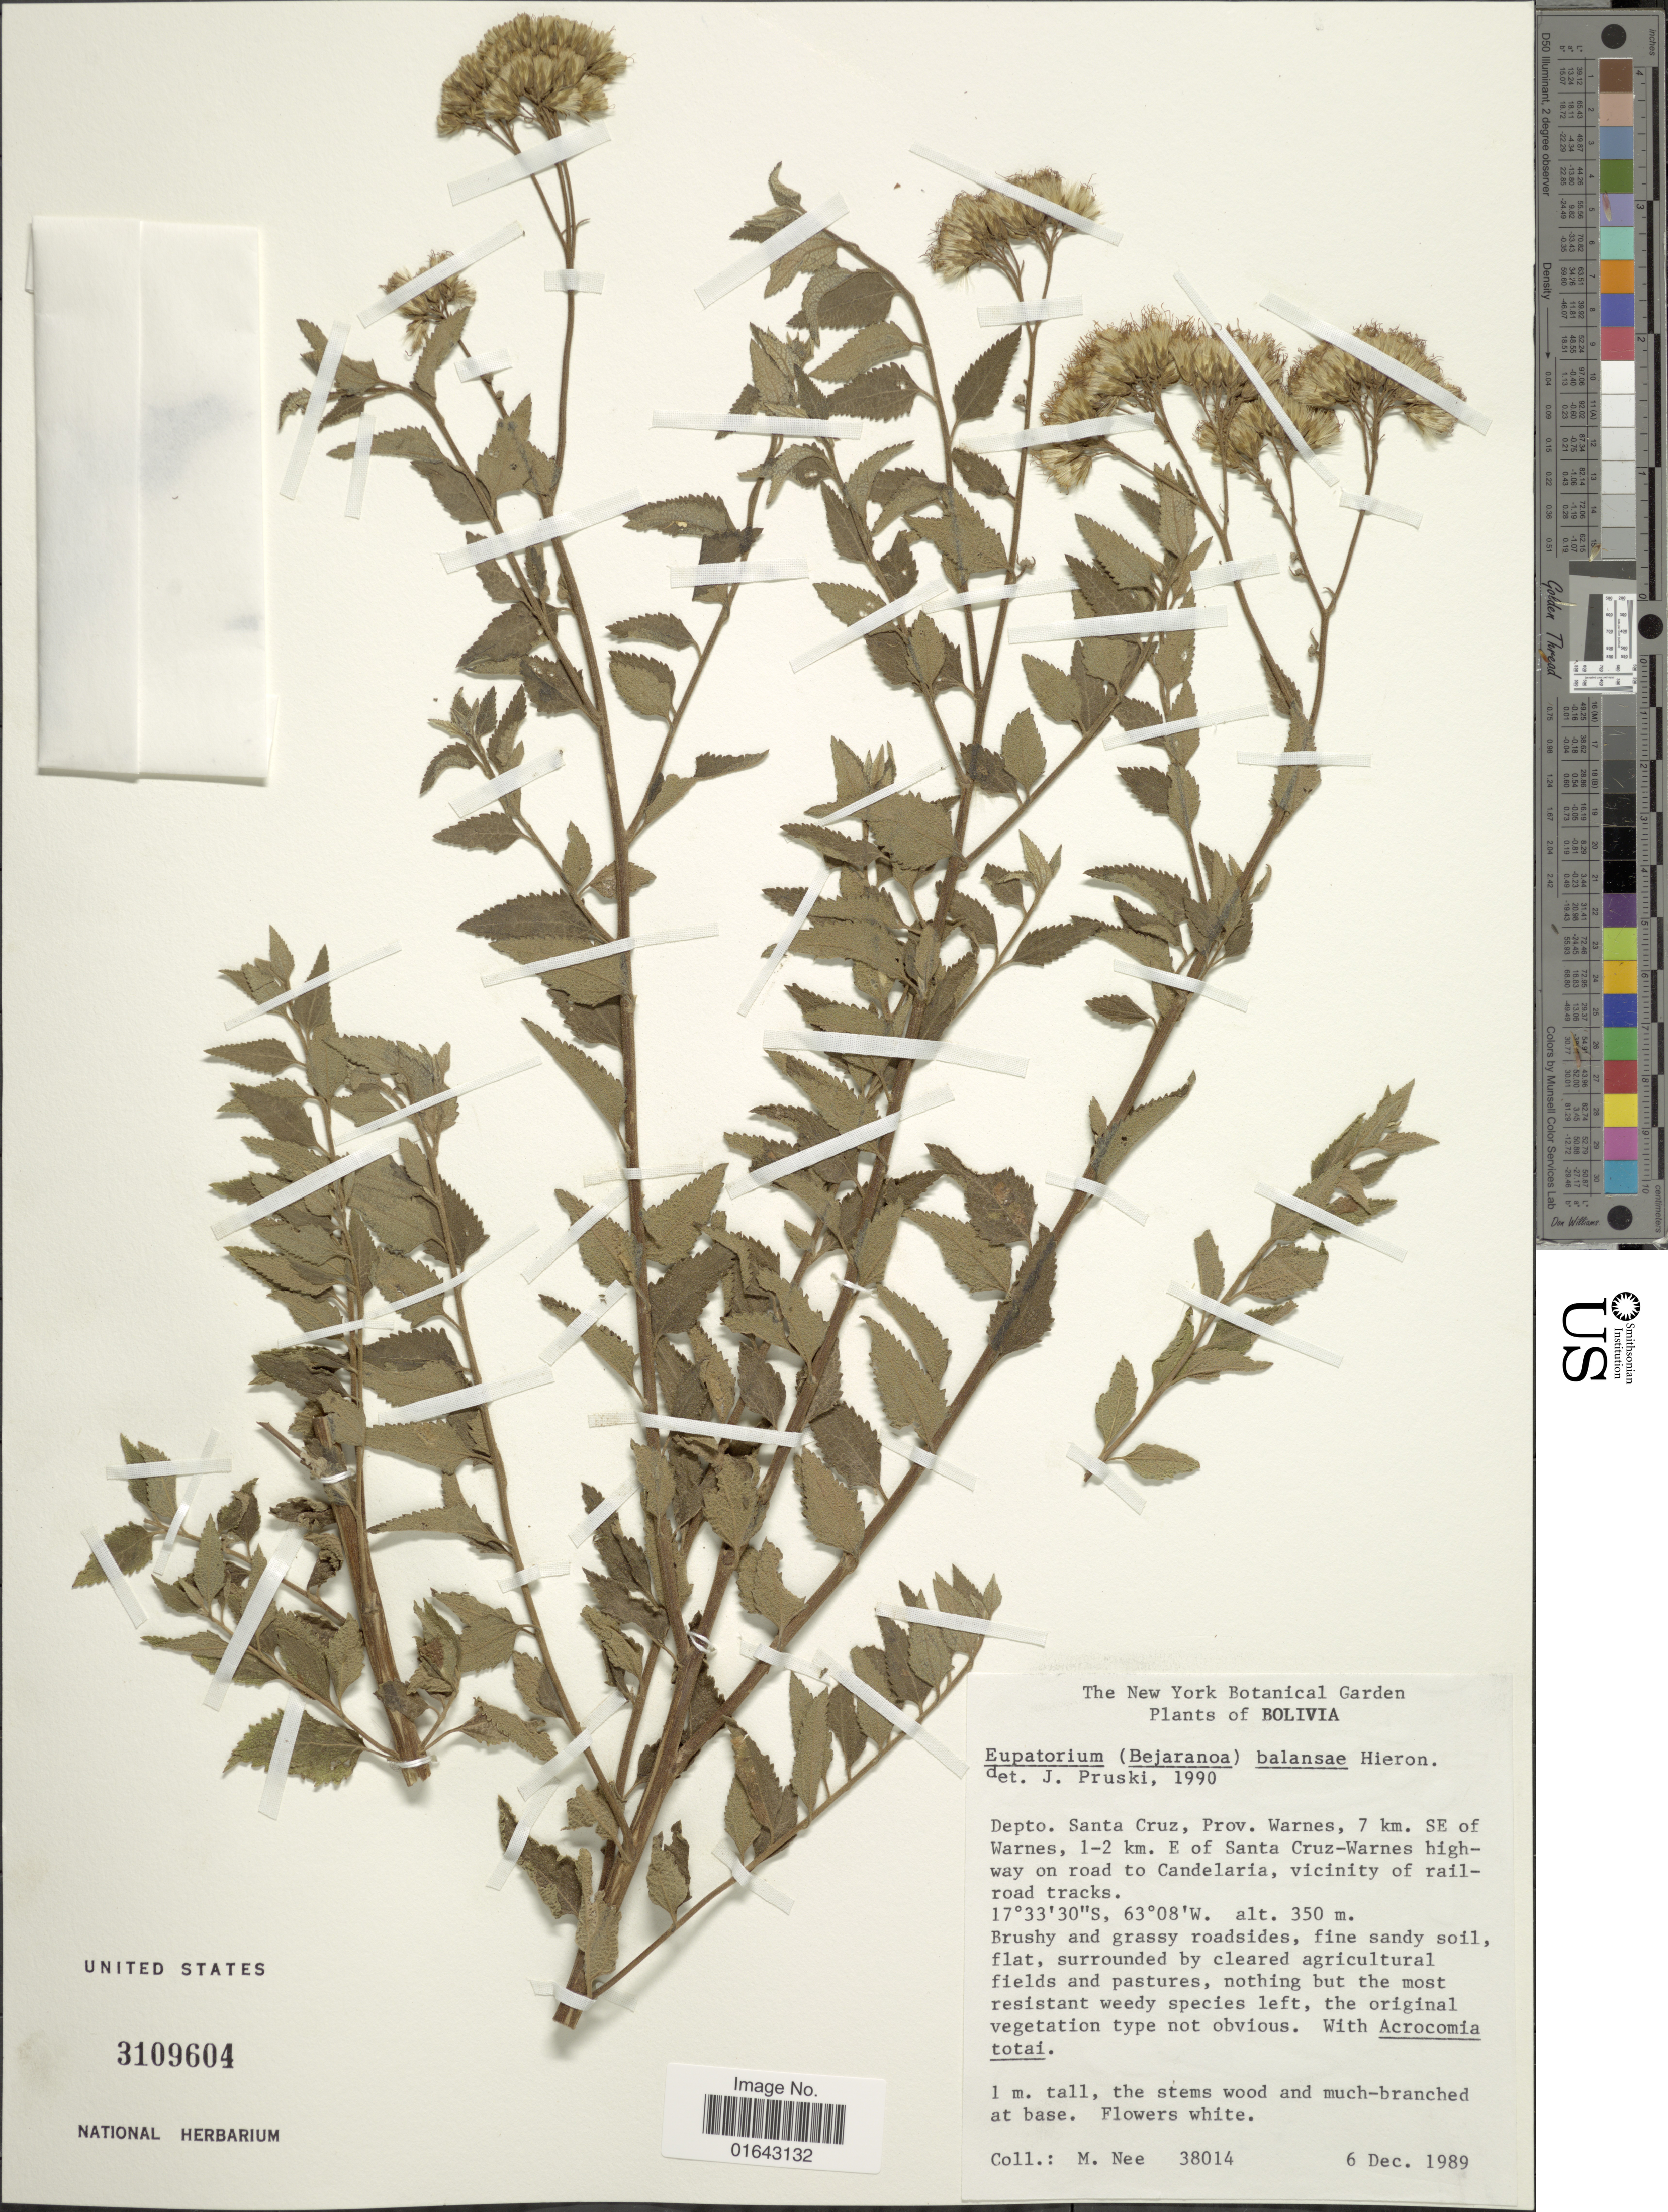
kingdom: Plantae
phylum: Tracheophyta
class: Magnoliopsida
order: Asterales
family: Asteraceae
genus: Bejaranoa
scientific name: Bejaranoa balansae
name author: (Hieron.) R.M. King & H. Rob.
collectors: M. Nee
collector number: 38014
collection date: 1989-12-06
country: Bolivia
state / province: Santa Cruz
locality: Depto. Santa Cruz, Prov. Warnes, 7 km. SE of Warnes, 1-23 km. E of Santa Cruz-Warnes highway on road to Candelaria, vicinity of railroad tracks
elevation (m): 350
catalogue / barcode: US 3109604